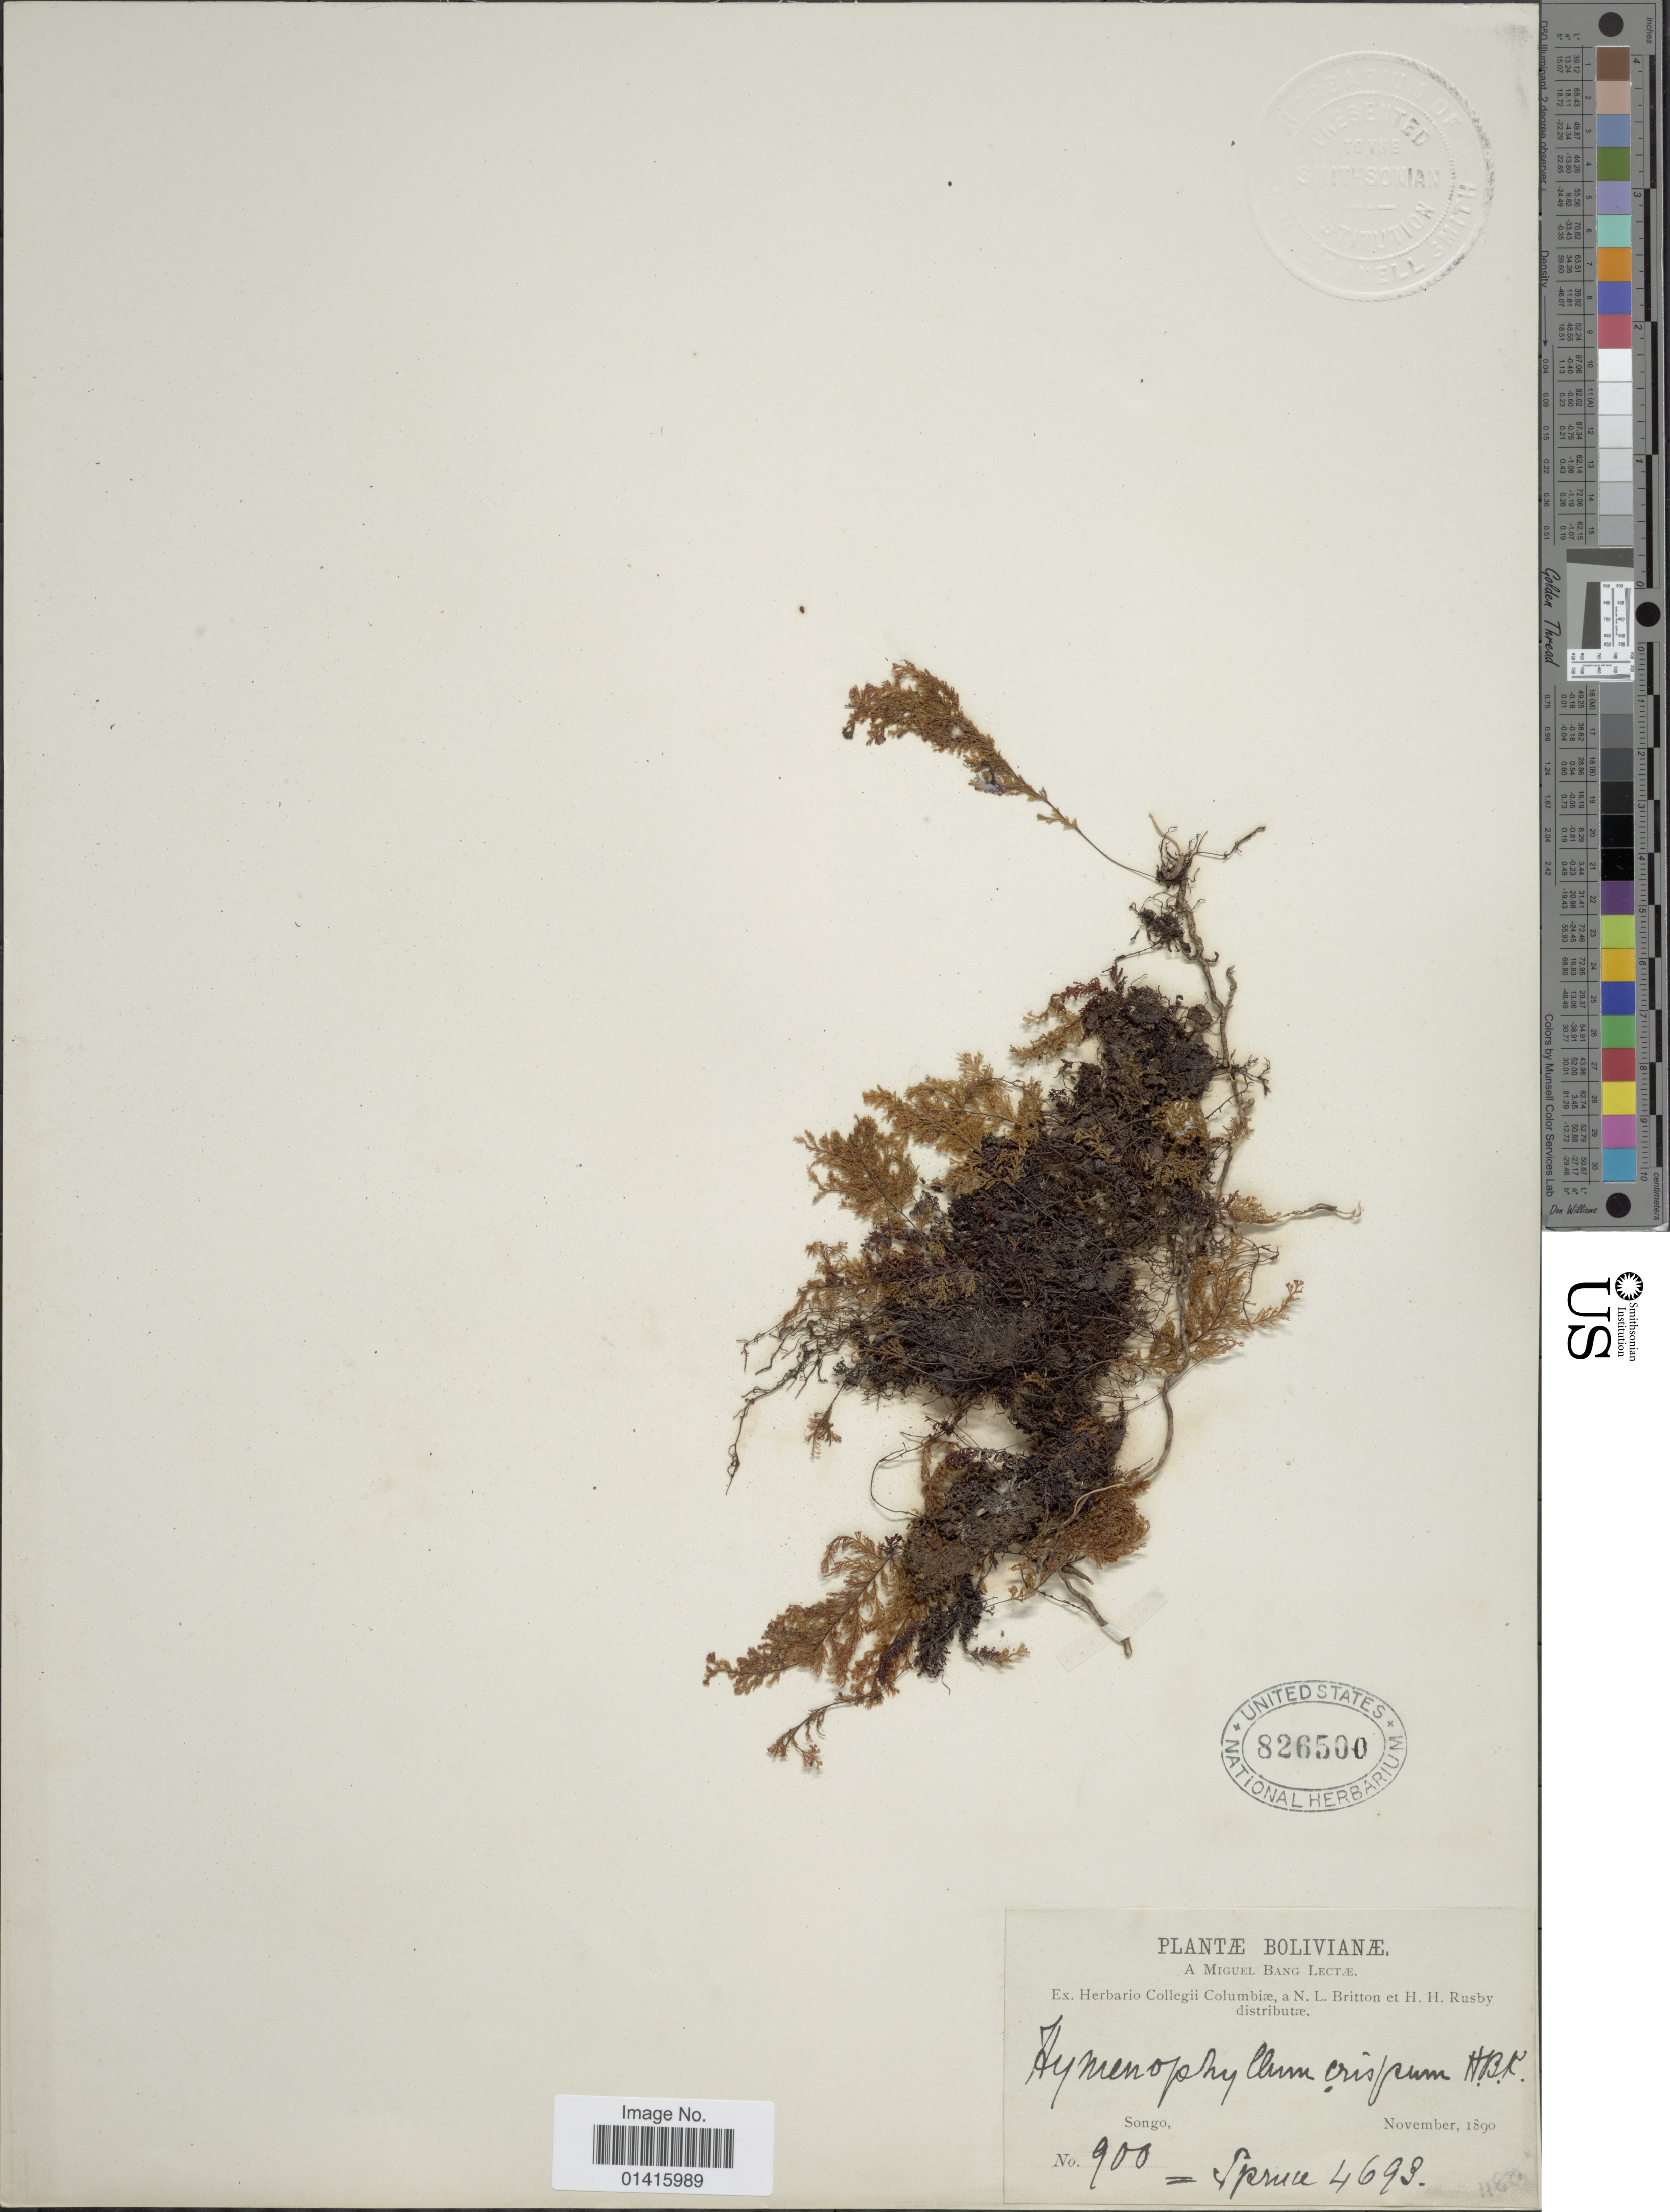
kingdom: Plantae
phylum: Tracheophyta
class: Polypodiopsida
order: Hymenophyllales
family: Hymenophyllaceae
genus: Hymenophyllum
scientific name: Hymenophyllum fendlerianum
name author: J.W. Sturm in Mart.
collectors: M. Bang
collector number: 900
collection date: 1890-11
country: Bolivia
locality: Songo, Bolivia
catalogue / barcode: US 826500